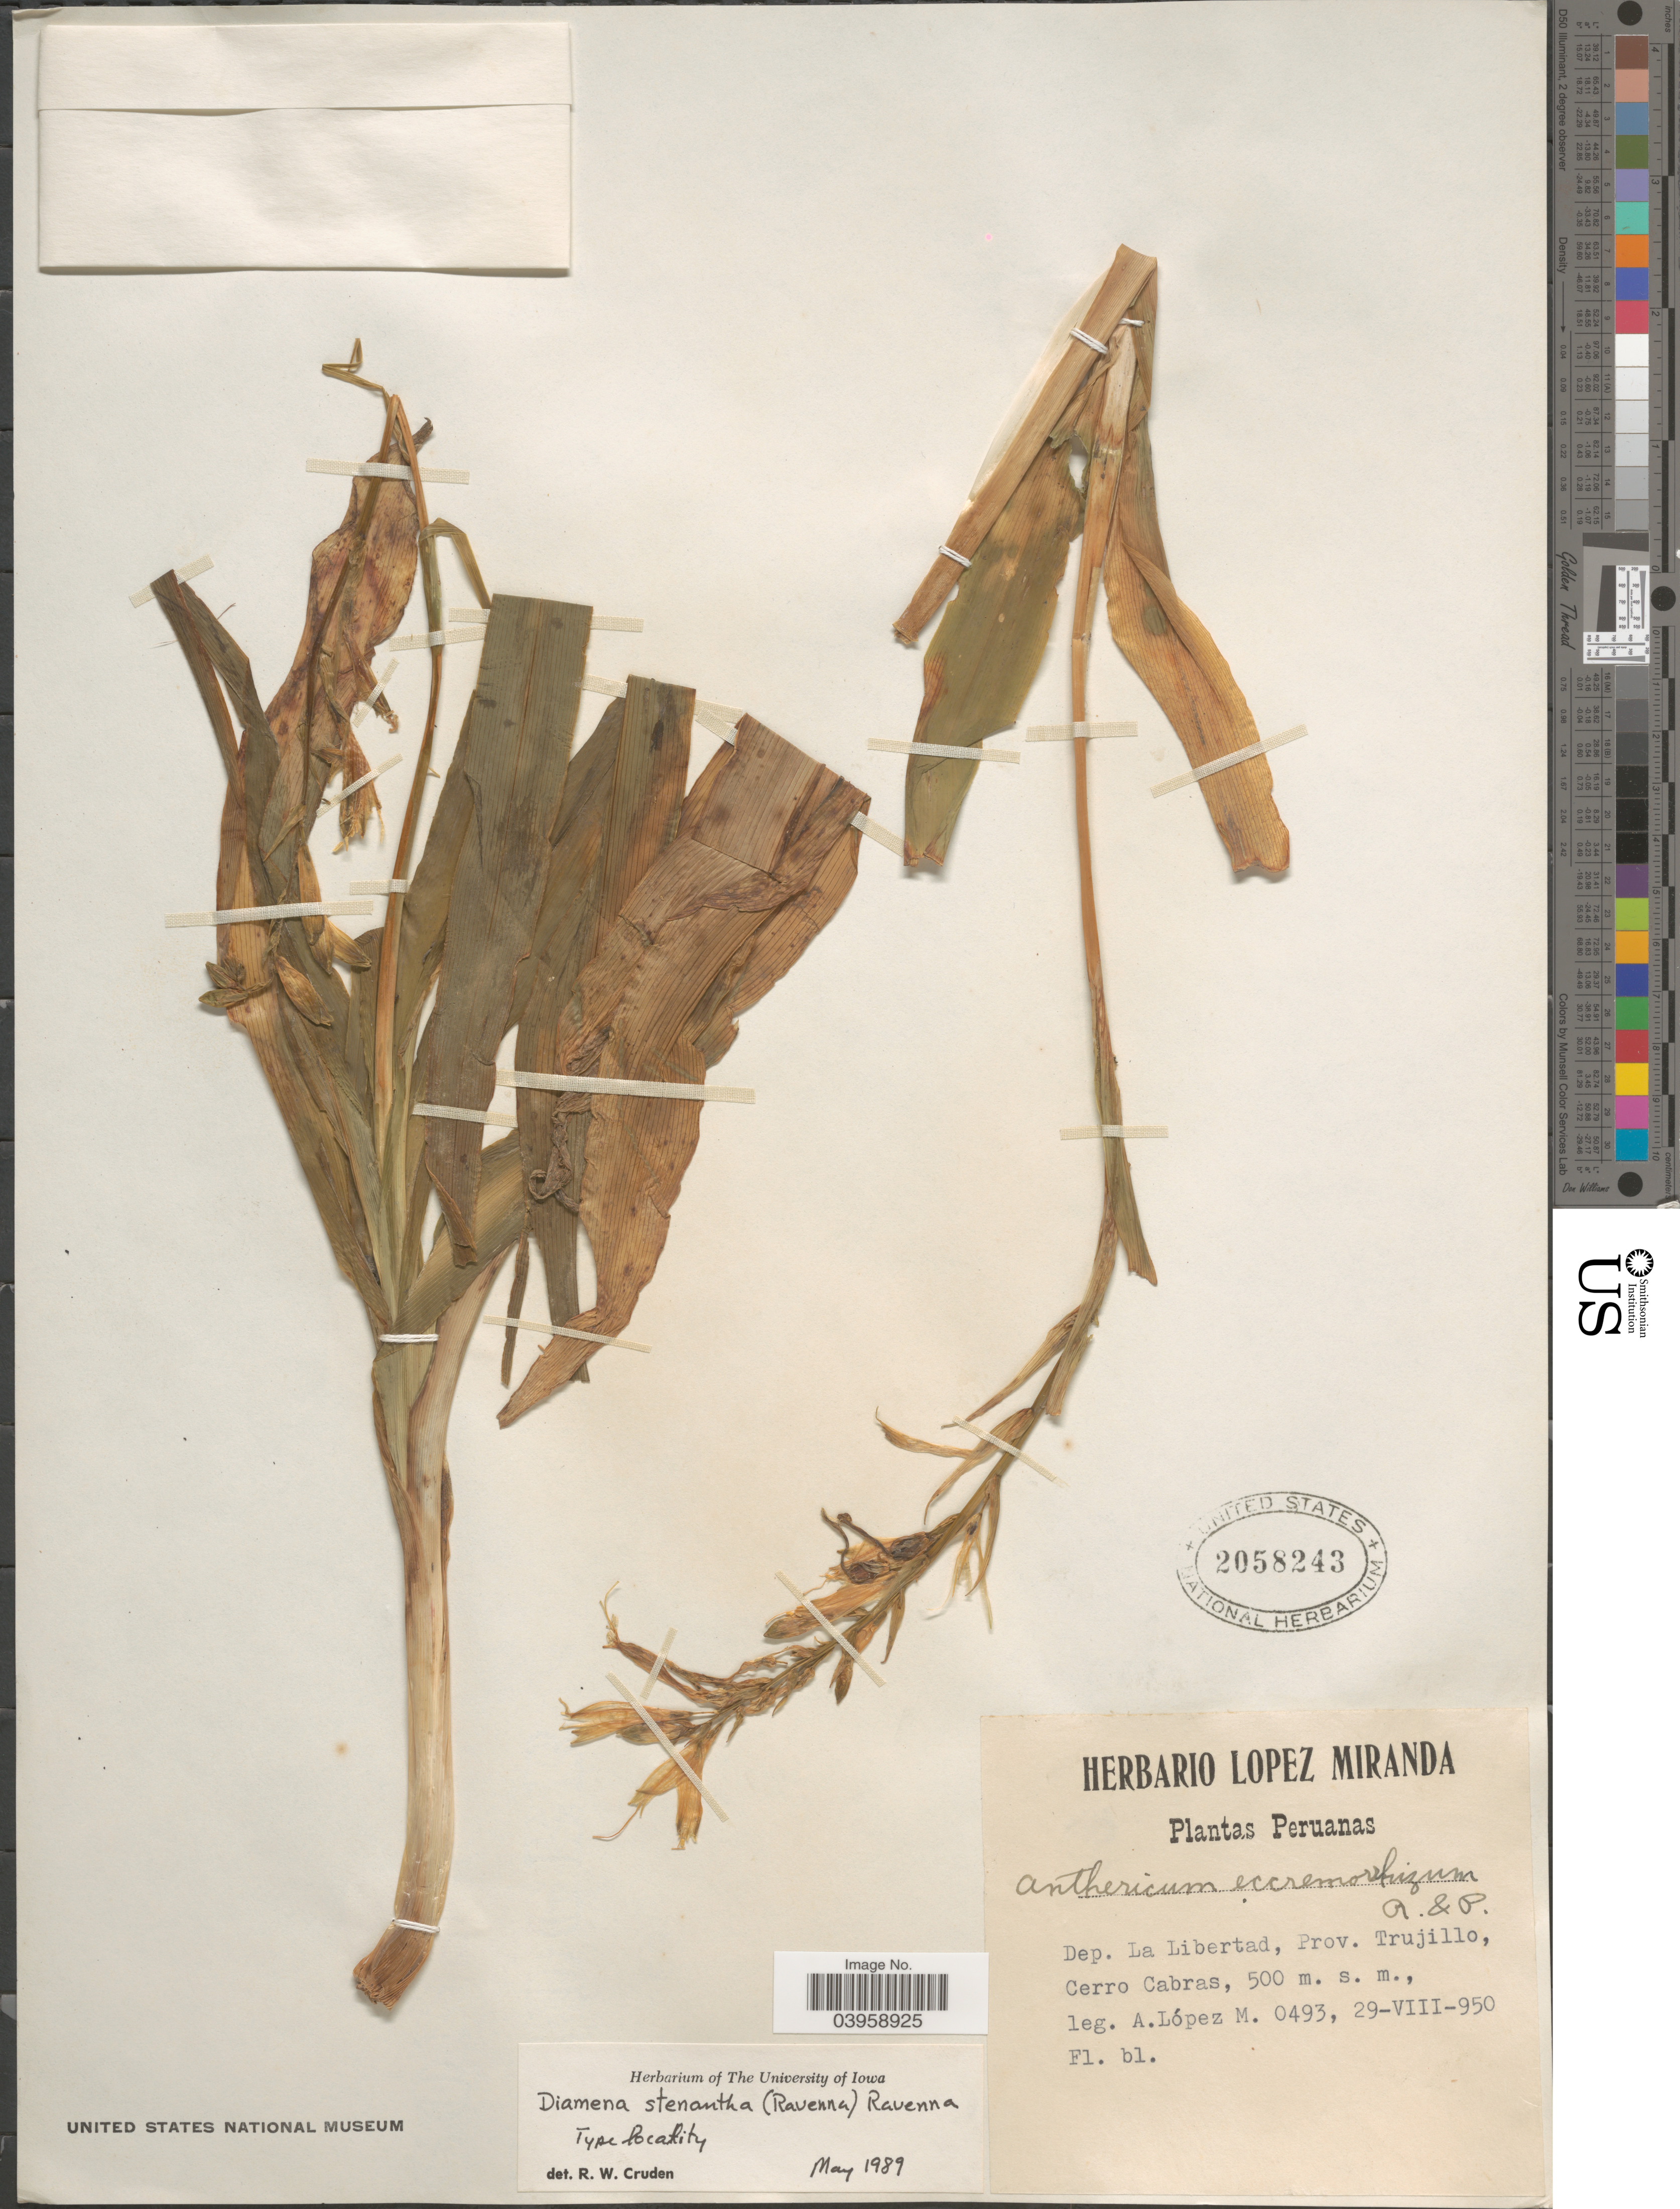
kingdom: Plantae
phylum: Tracheophyta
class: Liliopsida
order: Asparagales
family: Asparagaceae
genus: Diamena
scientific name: Diamena sp.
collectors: A. López M.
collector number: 0493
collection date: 1950-08-29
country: Peru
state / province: La Libertad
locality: Dep. La Libertad, Prov. Trujillo, Cerro Cabras.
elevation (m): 500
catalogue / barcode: US 2058243